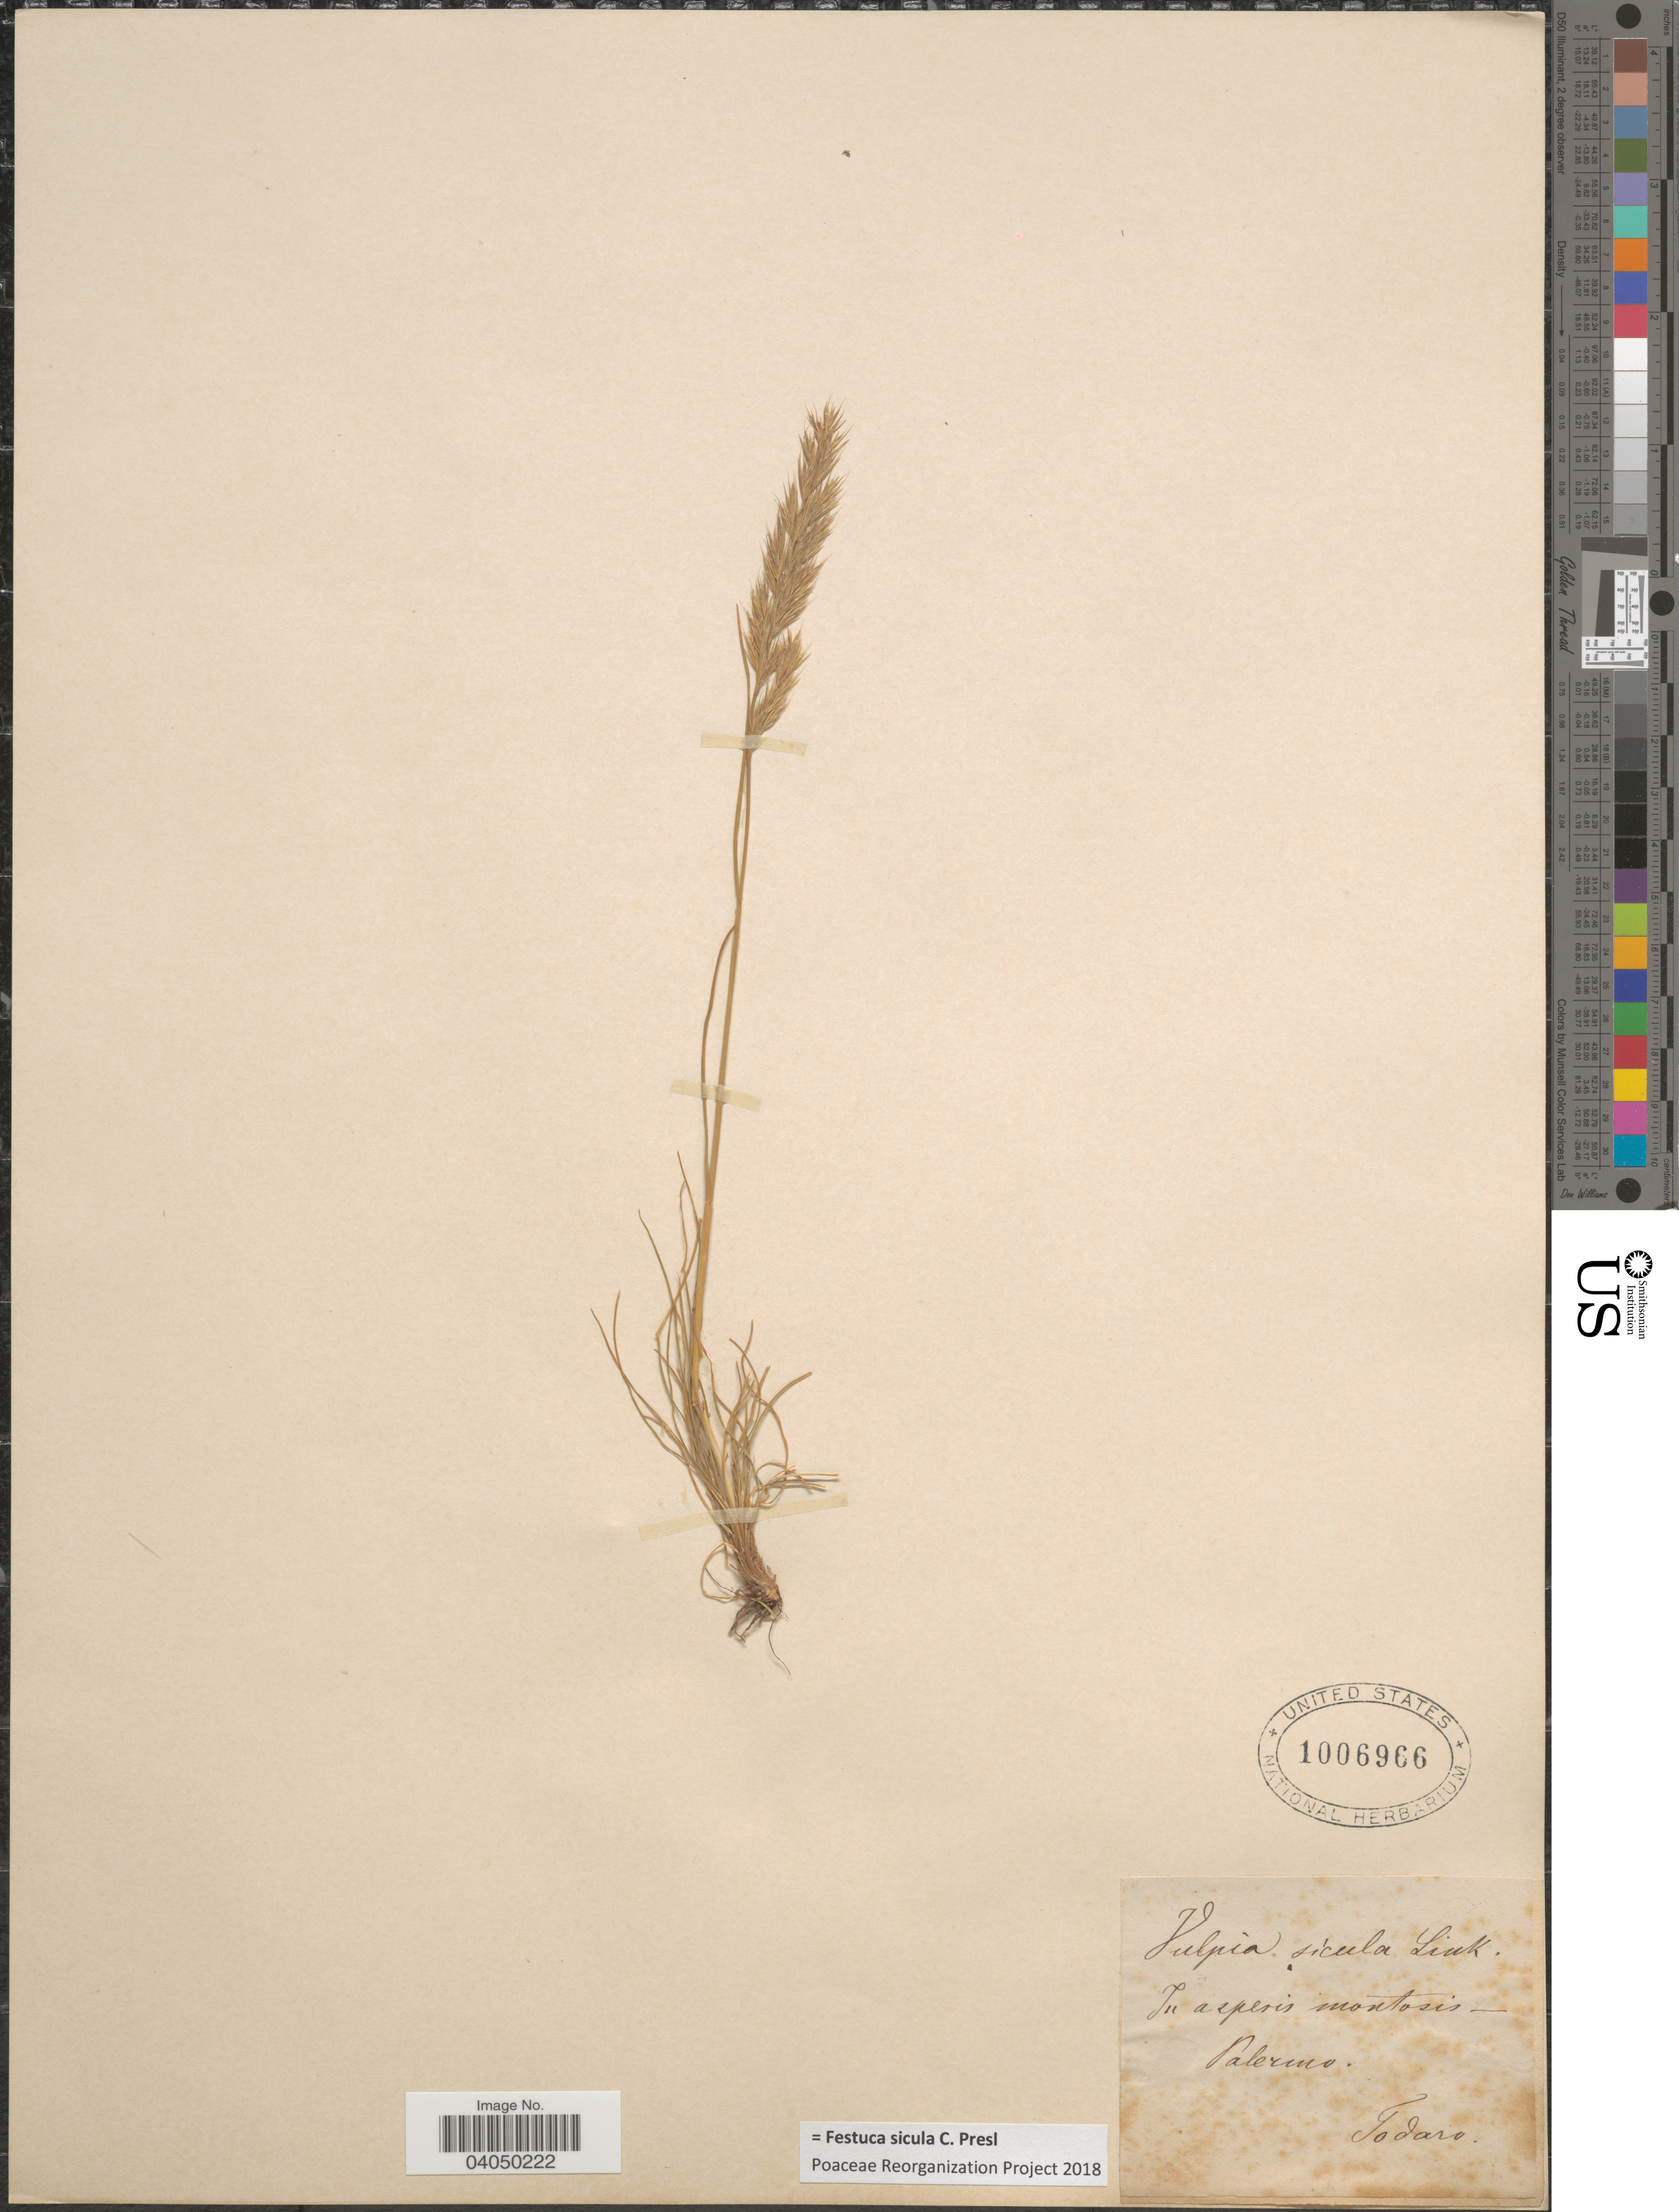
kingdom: Plantae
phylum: Tracheophyta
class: Liliopsida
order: Poales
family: Poaceae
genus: Festuca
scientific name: Festuca sicula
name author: C. Presl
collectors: Todaro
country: Italy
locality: Palermo.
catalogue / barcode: US 1006966